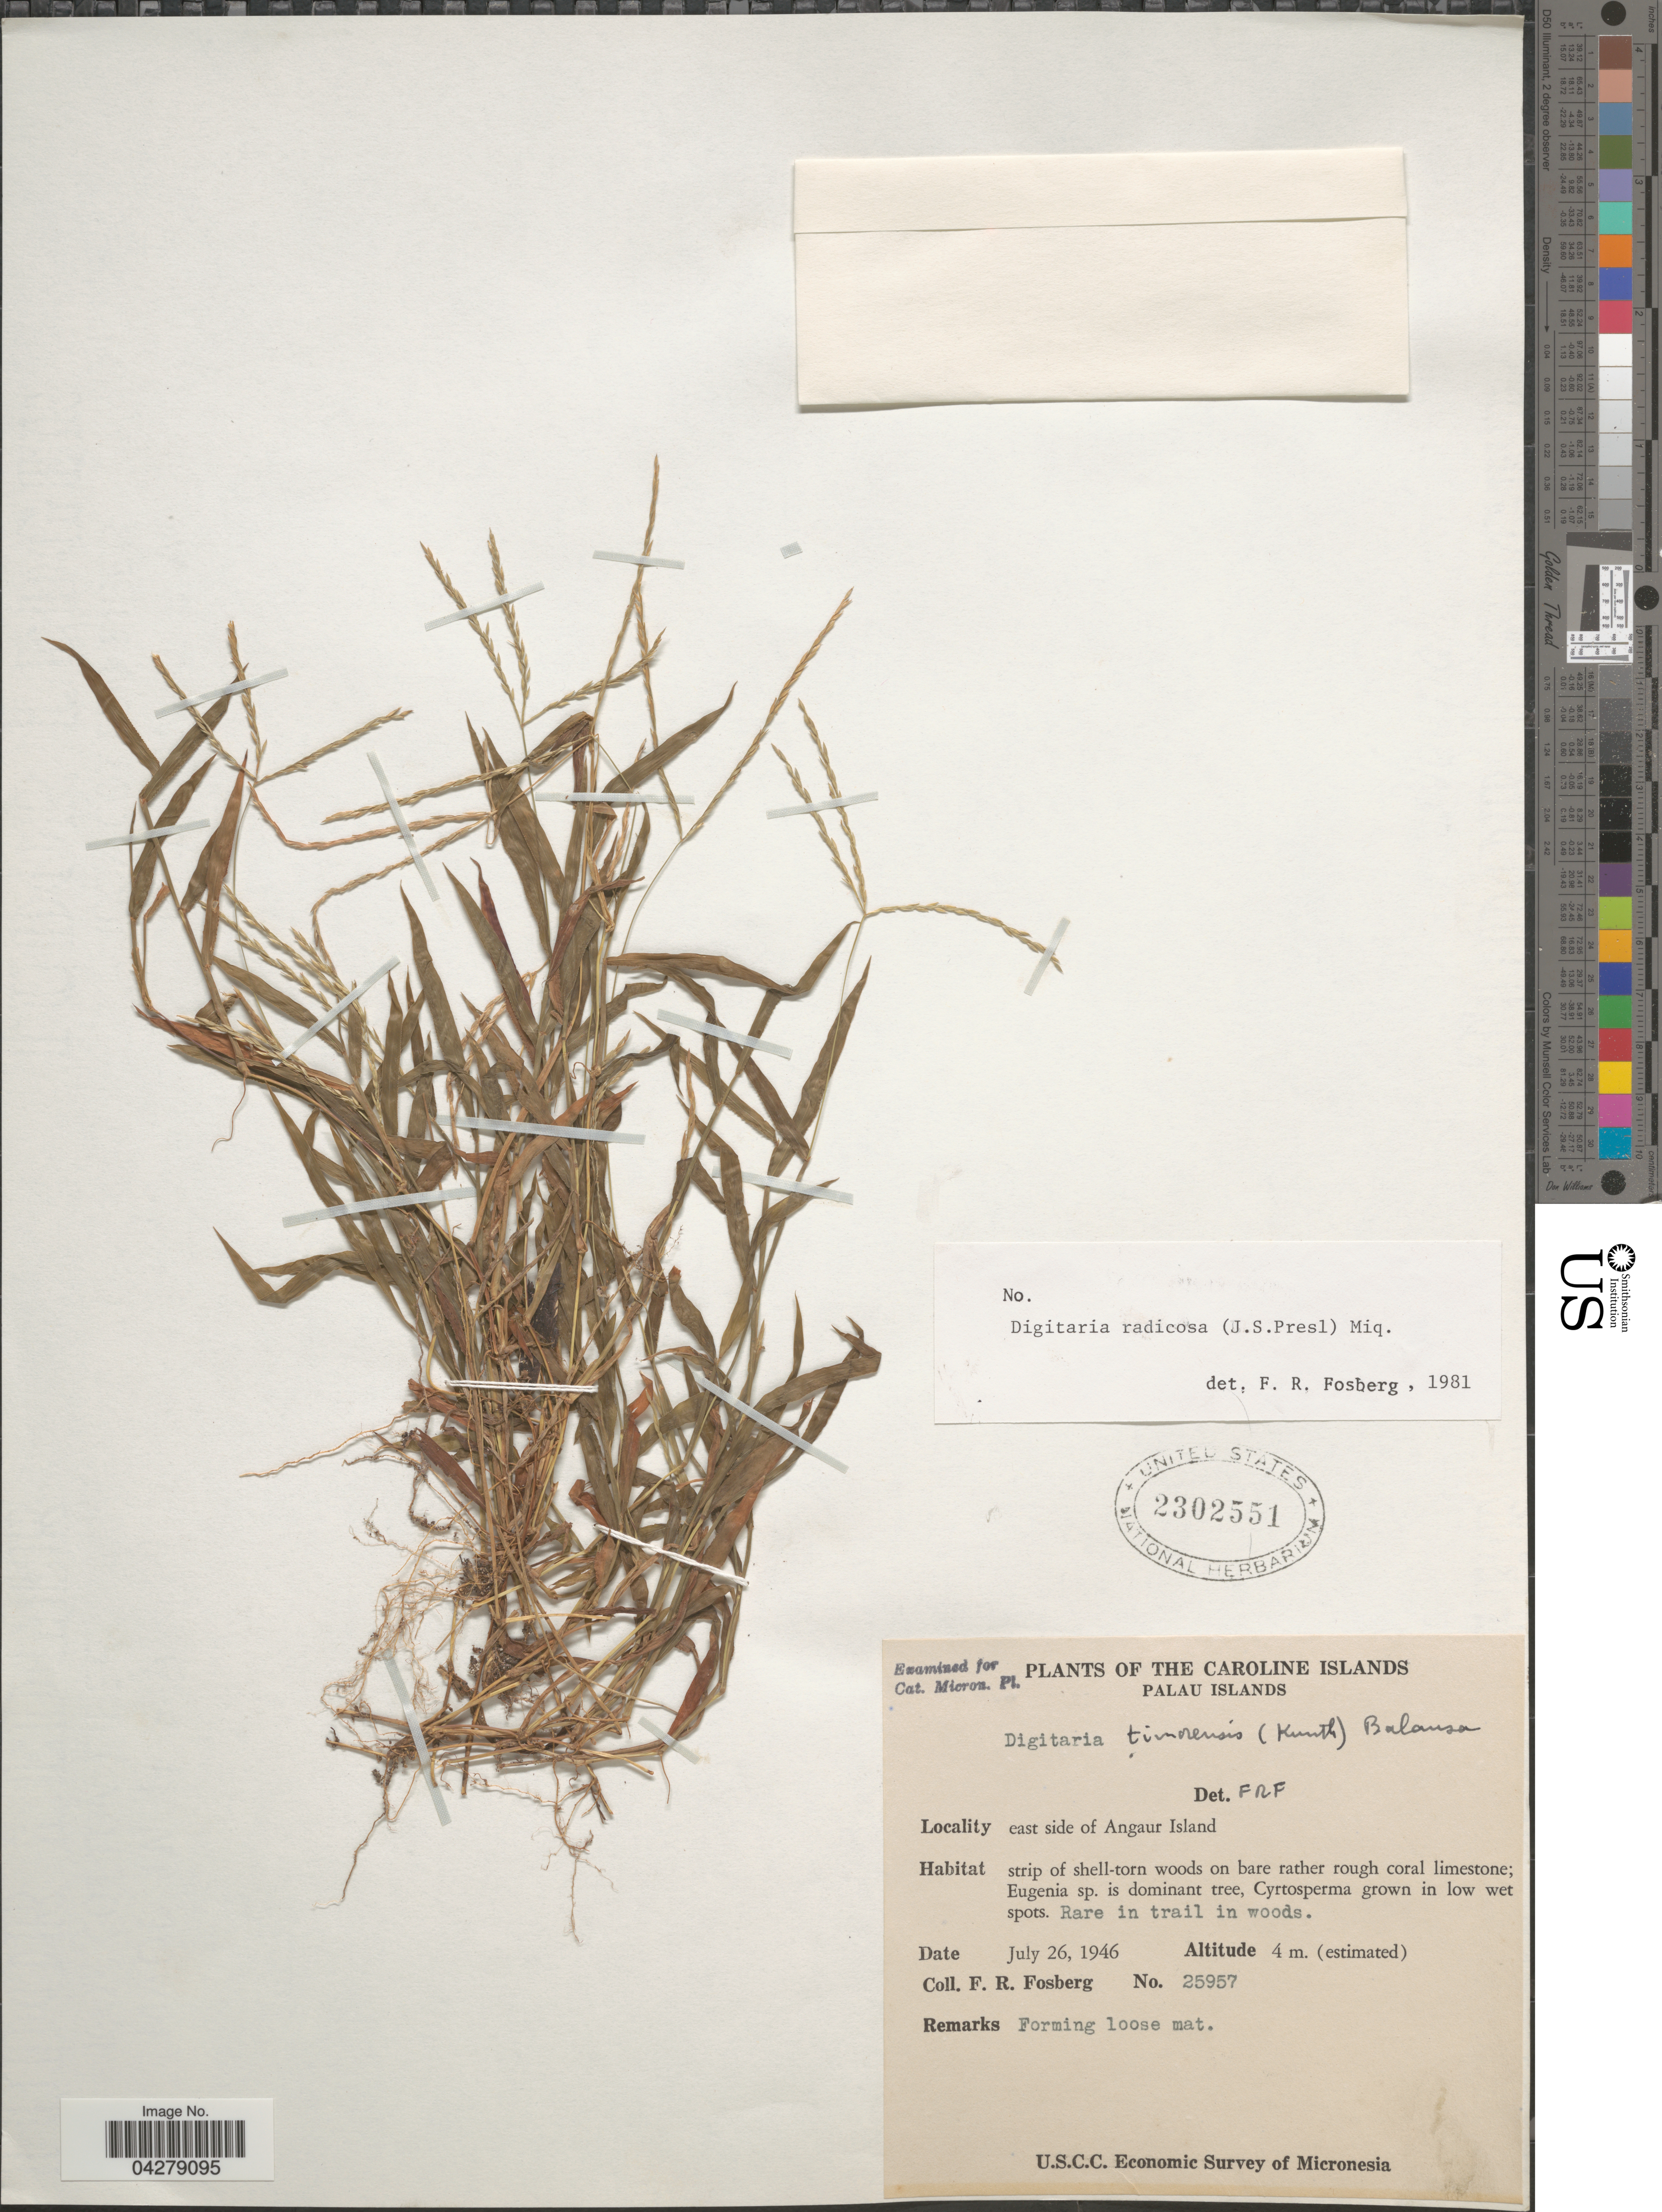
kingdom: Plantae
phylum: Tracheophyta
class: Liliopsida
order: Poales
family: Poaceae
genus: Digitaria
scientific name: Digitaria radicosa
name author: (J. Presl) Miq.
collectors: F. R. Fosberg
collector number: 25957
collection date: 1946-07-26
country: Palau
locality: The Caroline Islands. Palau Islands. East side of Angaur Island. U.S.C.C. Economic Survey of Micronesia.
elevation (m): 4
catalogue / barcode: US 2302551